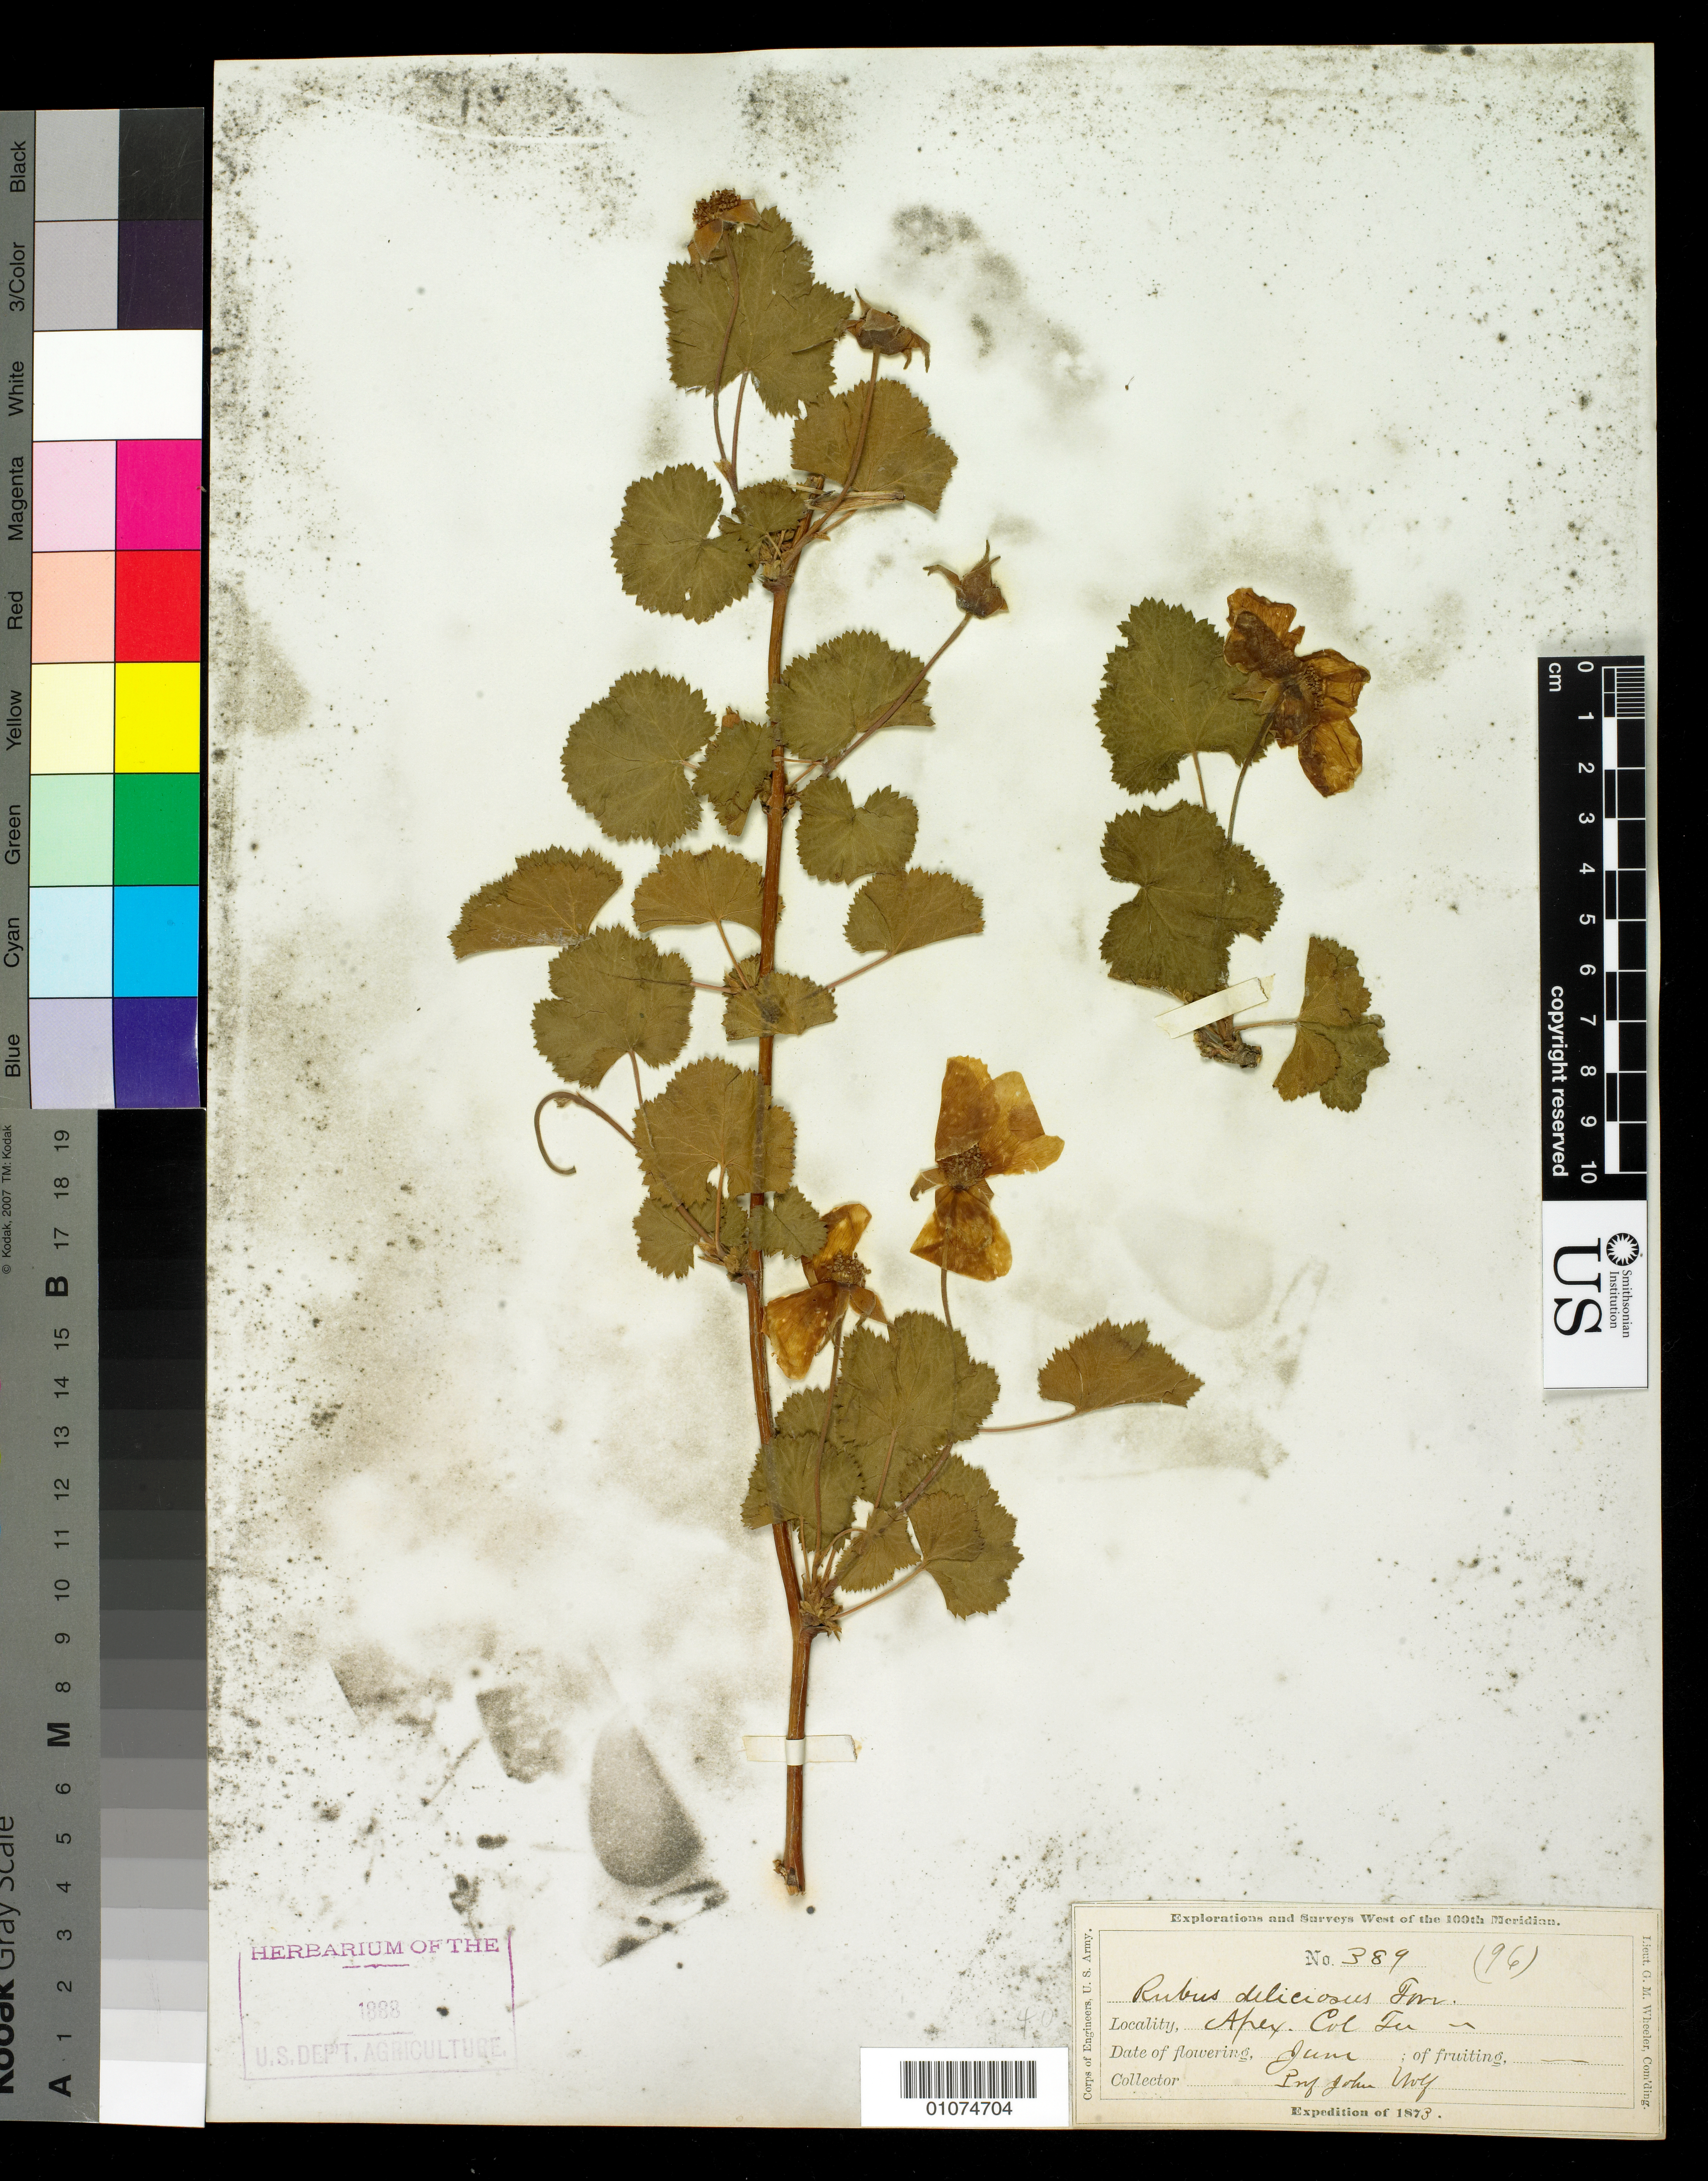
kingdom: Plantae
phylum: Tracheophyta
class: Magnoliopsida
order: Rosales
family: Rosaceae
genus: Rubus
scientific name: Rubus deliciosus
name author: Torr.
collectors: J. Wolf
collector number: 389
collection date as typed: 1873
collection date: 1873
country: United States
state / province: Colorado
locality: Apex?,Col Ter.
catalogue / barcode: US 1